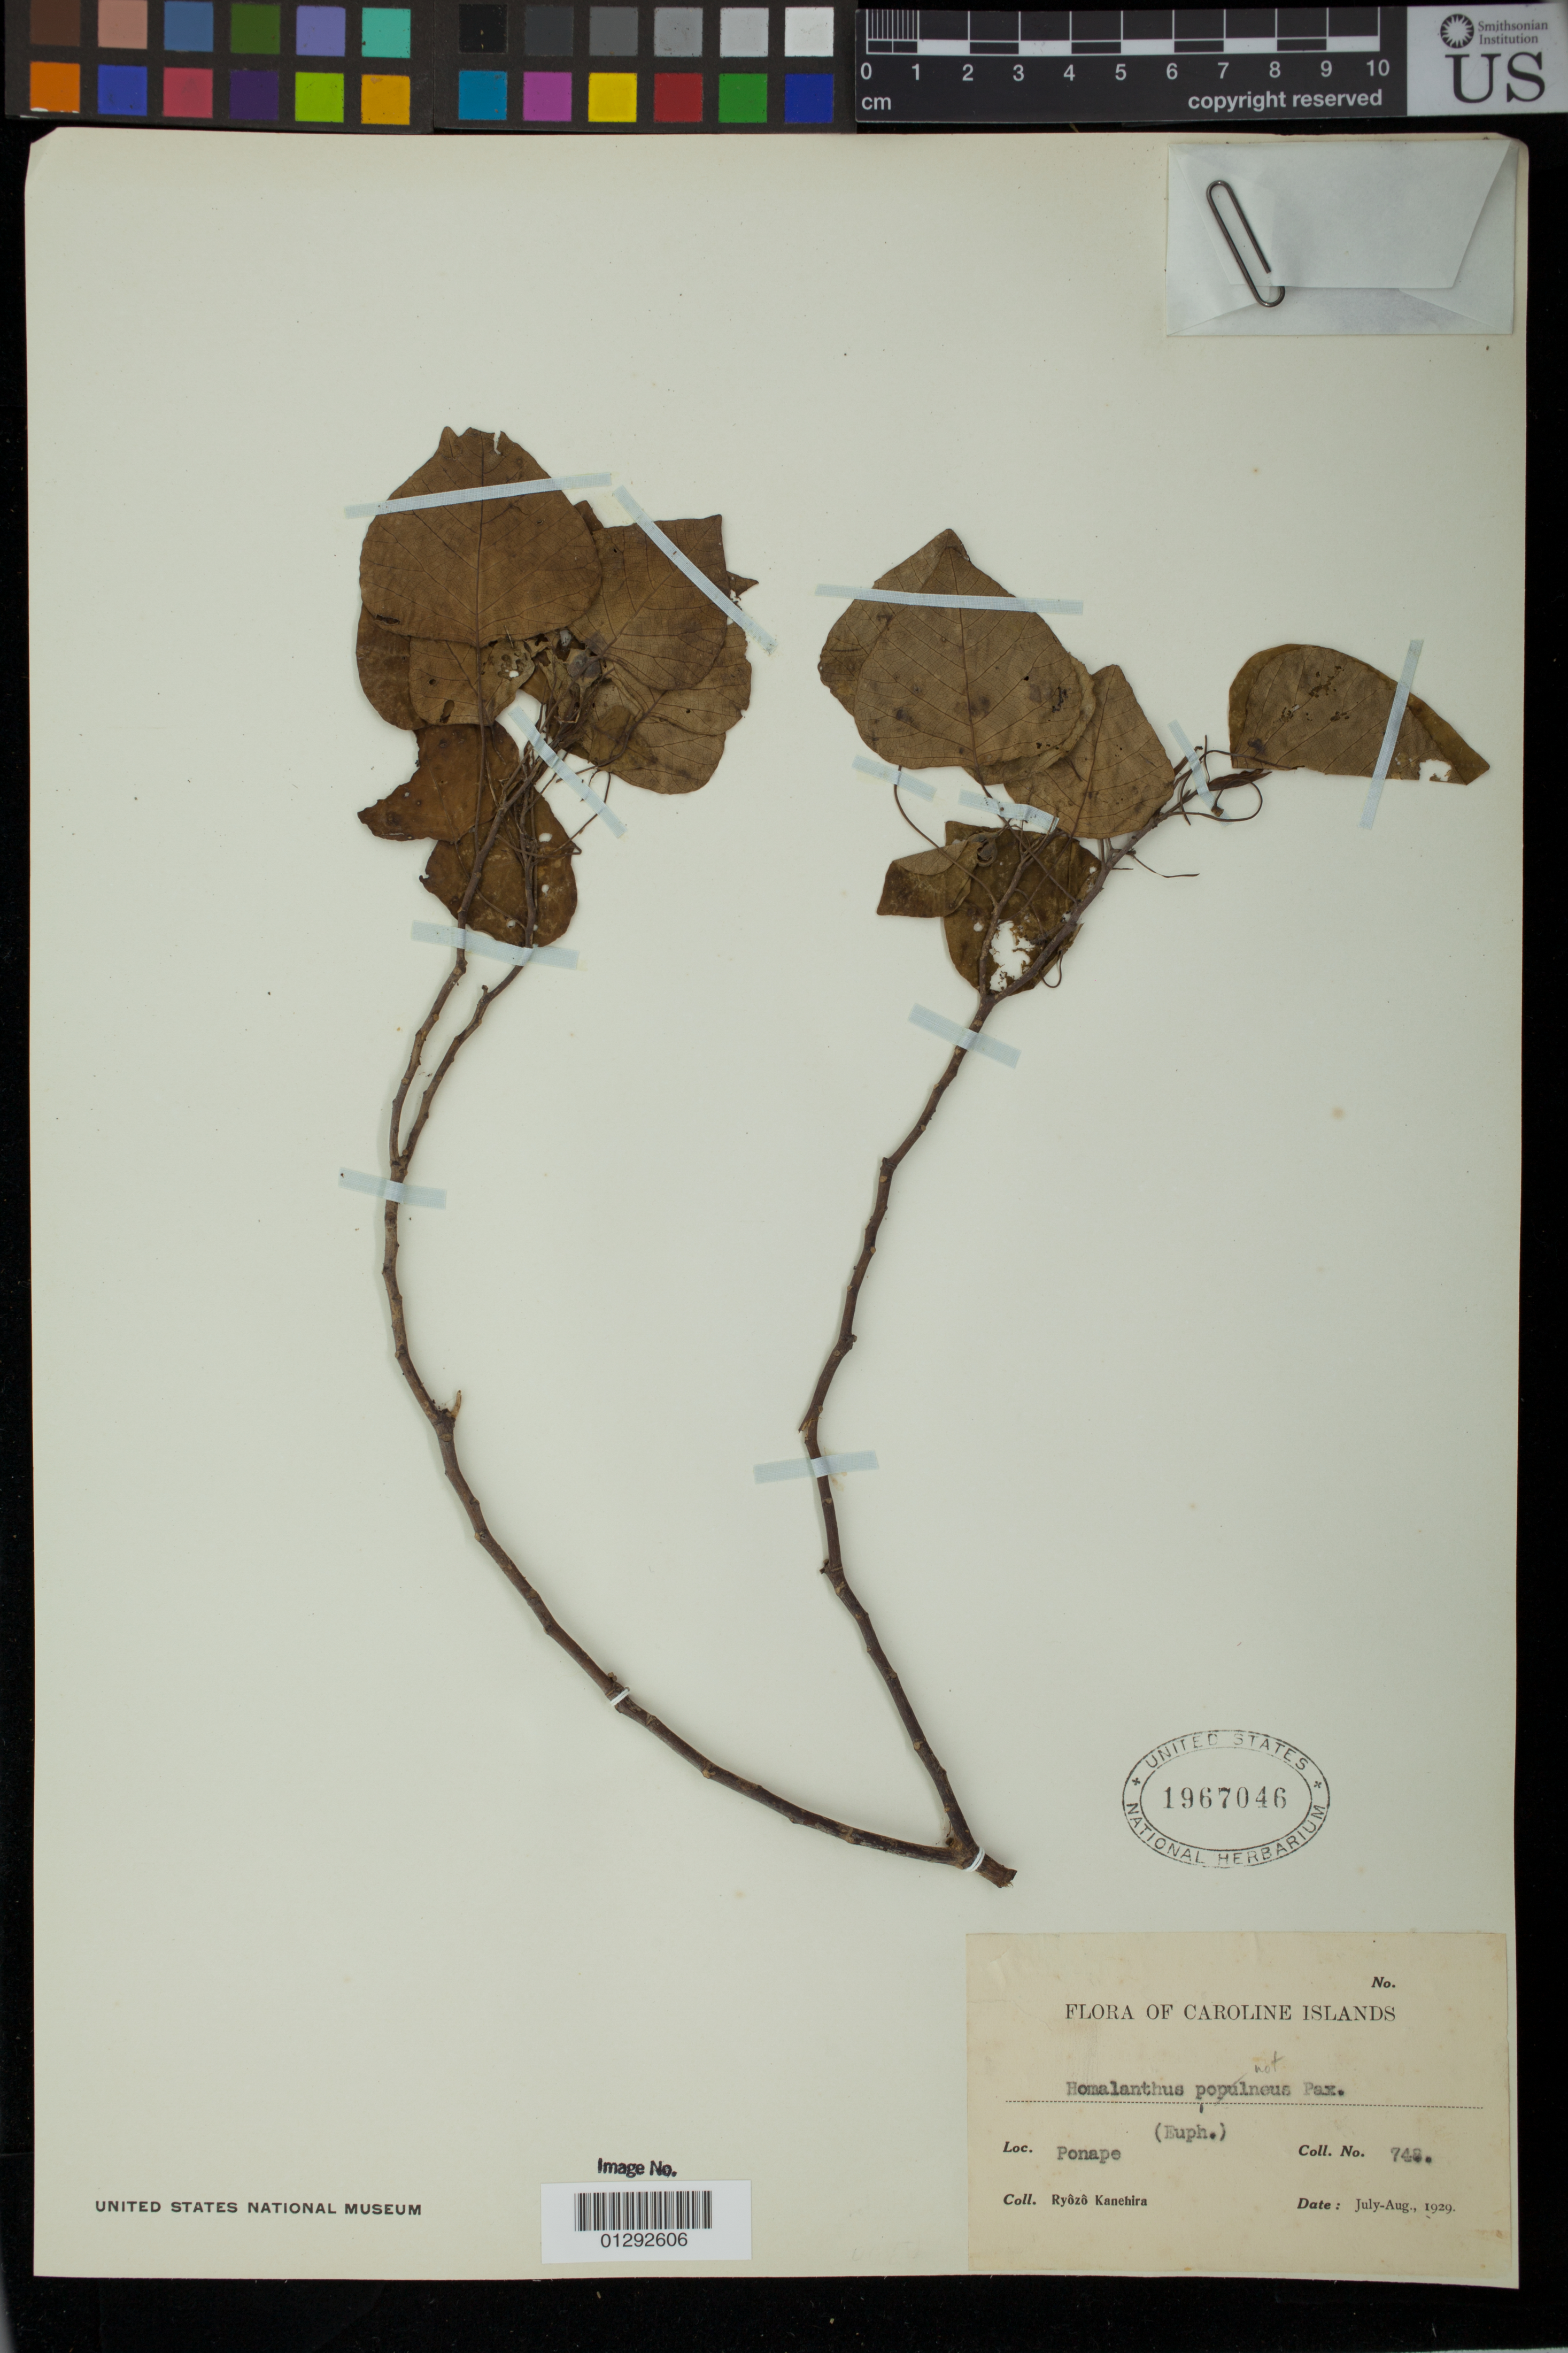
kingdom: Plantae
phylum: Tracheophyta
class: Magnoliopsida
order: Malpighiales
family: Euphorbiaceae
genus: Homalanthus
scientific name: Homalanthus sp.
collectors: R. Kanehira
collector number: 748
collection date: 1929-07/1929-08-01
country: Micronesia, Federated States of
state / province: Pohnpei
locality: Ponape (Pohnpei)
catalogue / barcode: US 1967046